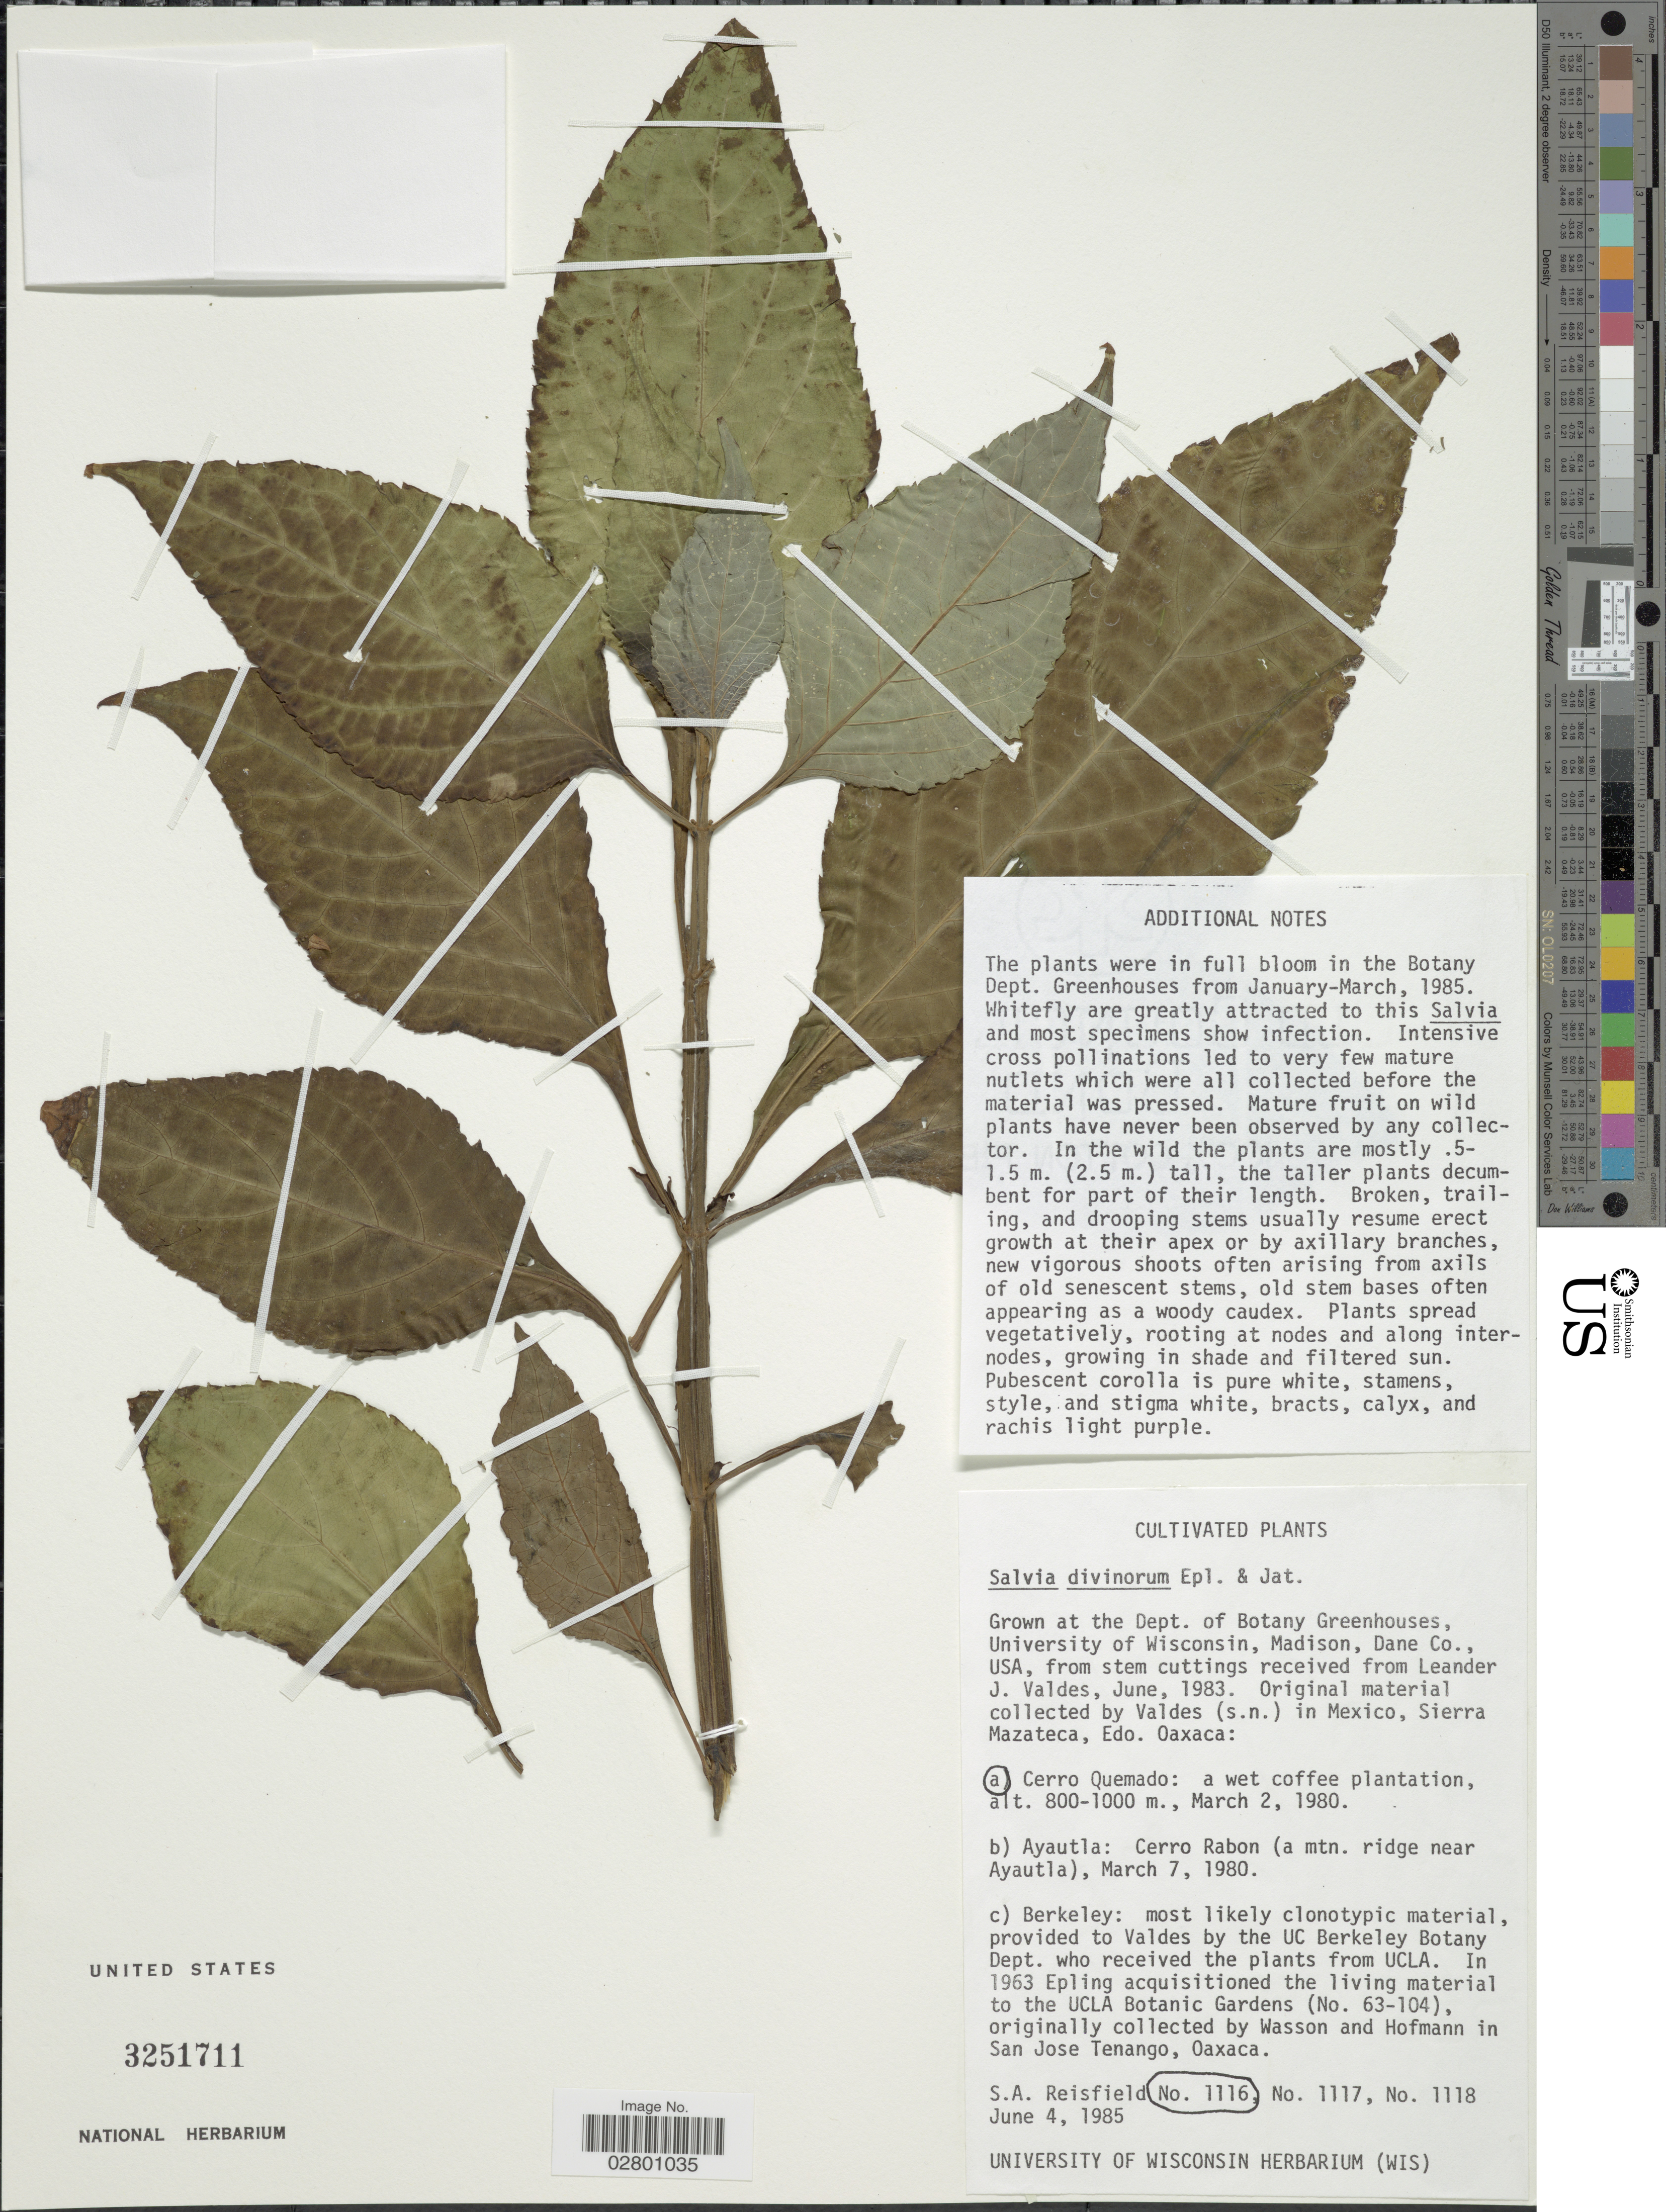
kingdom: Plantae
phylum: Tracheophyta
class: Magnoliopsida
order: Lamiales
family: Lamiaceae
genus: Salvia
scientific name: Salvia divinorum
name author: Epling & Játiva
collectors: S. Reisfield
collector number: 1116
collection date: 1985-06-04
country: United States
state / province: Wisconsin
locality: Dept. of Botany Greenhouses, University of Wisconsin, Madison, Dane Co.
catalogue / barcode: US 3251711